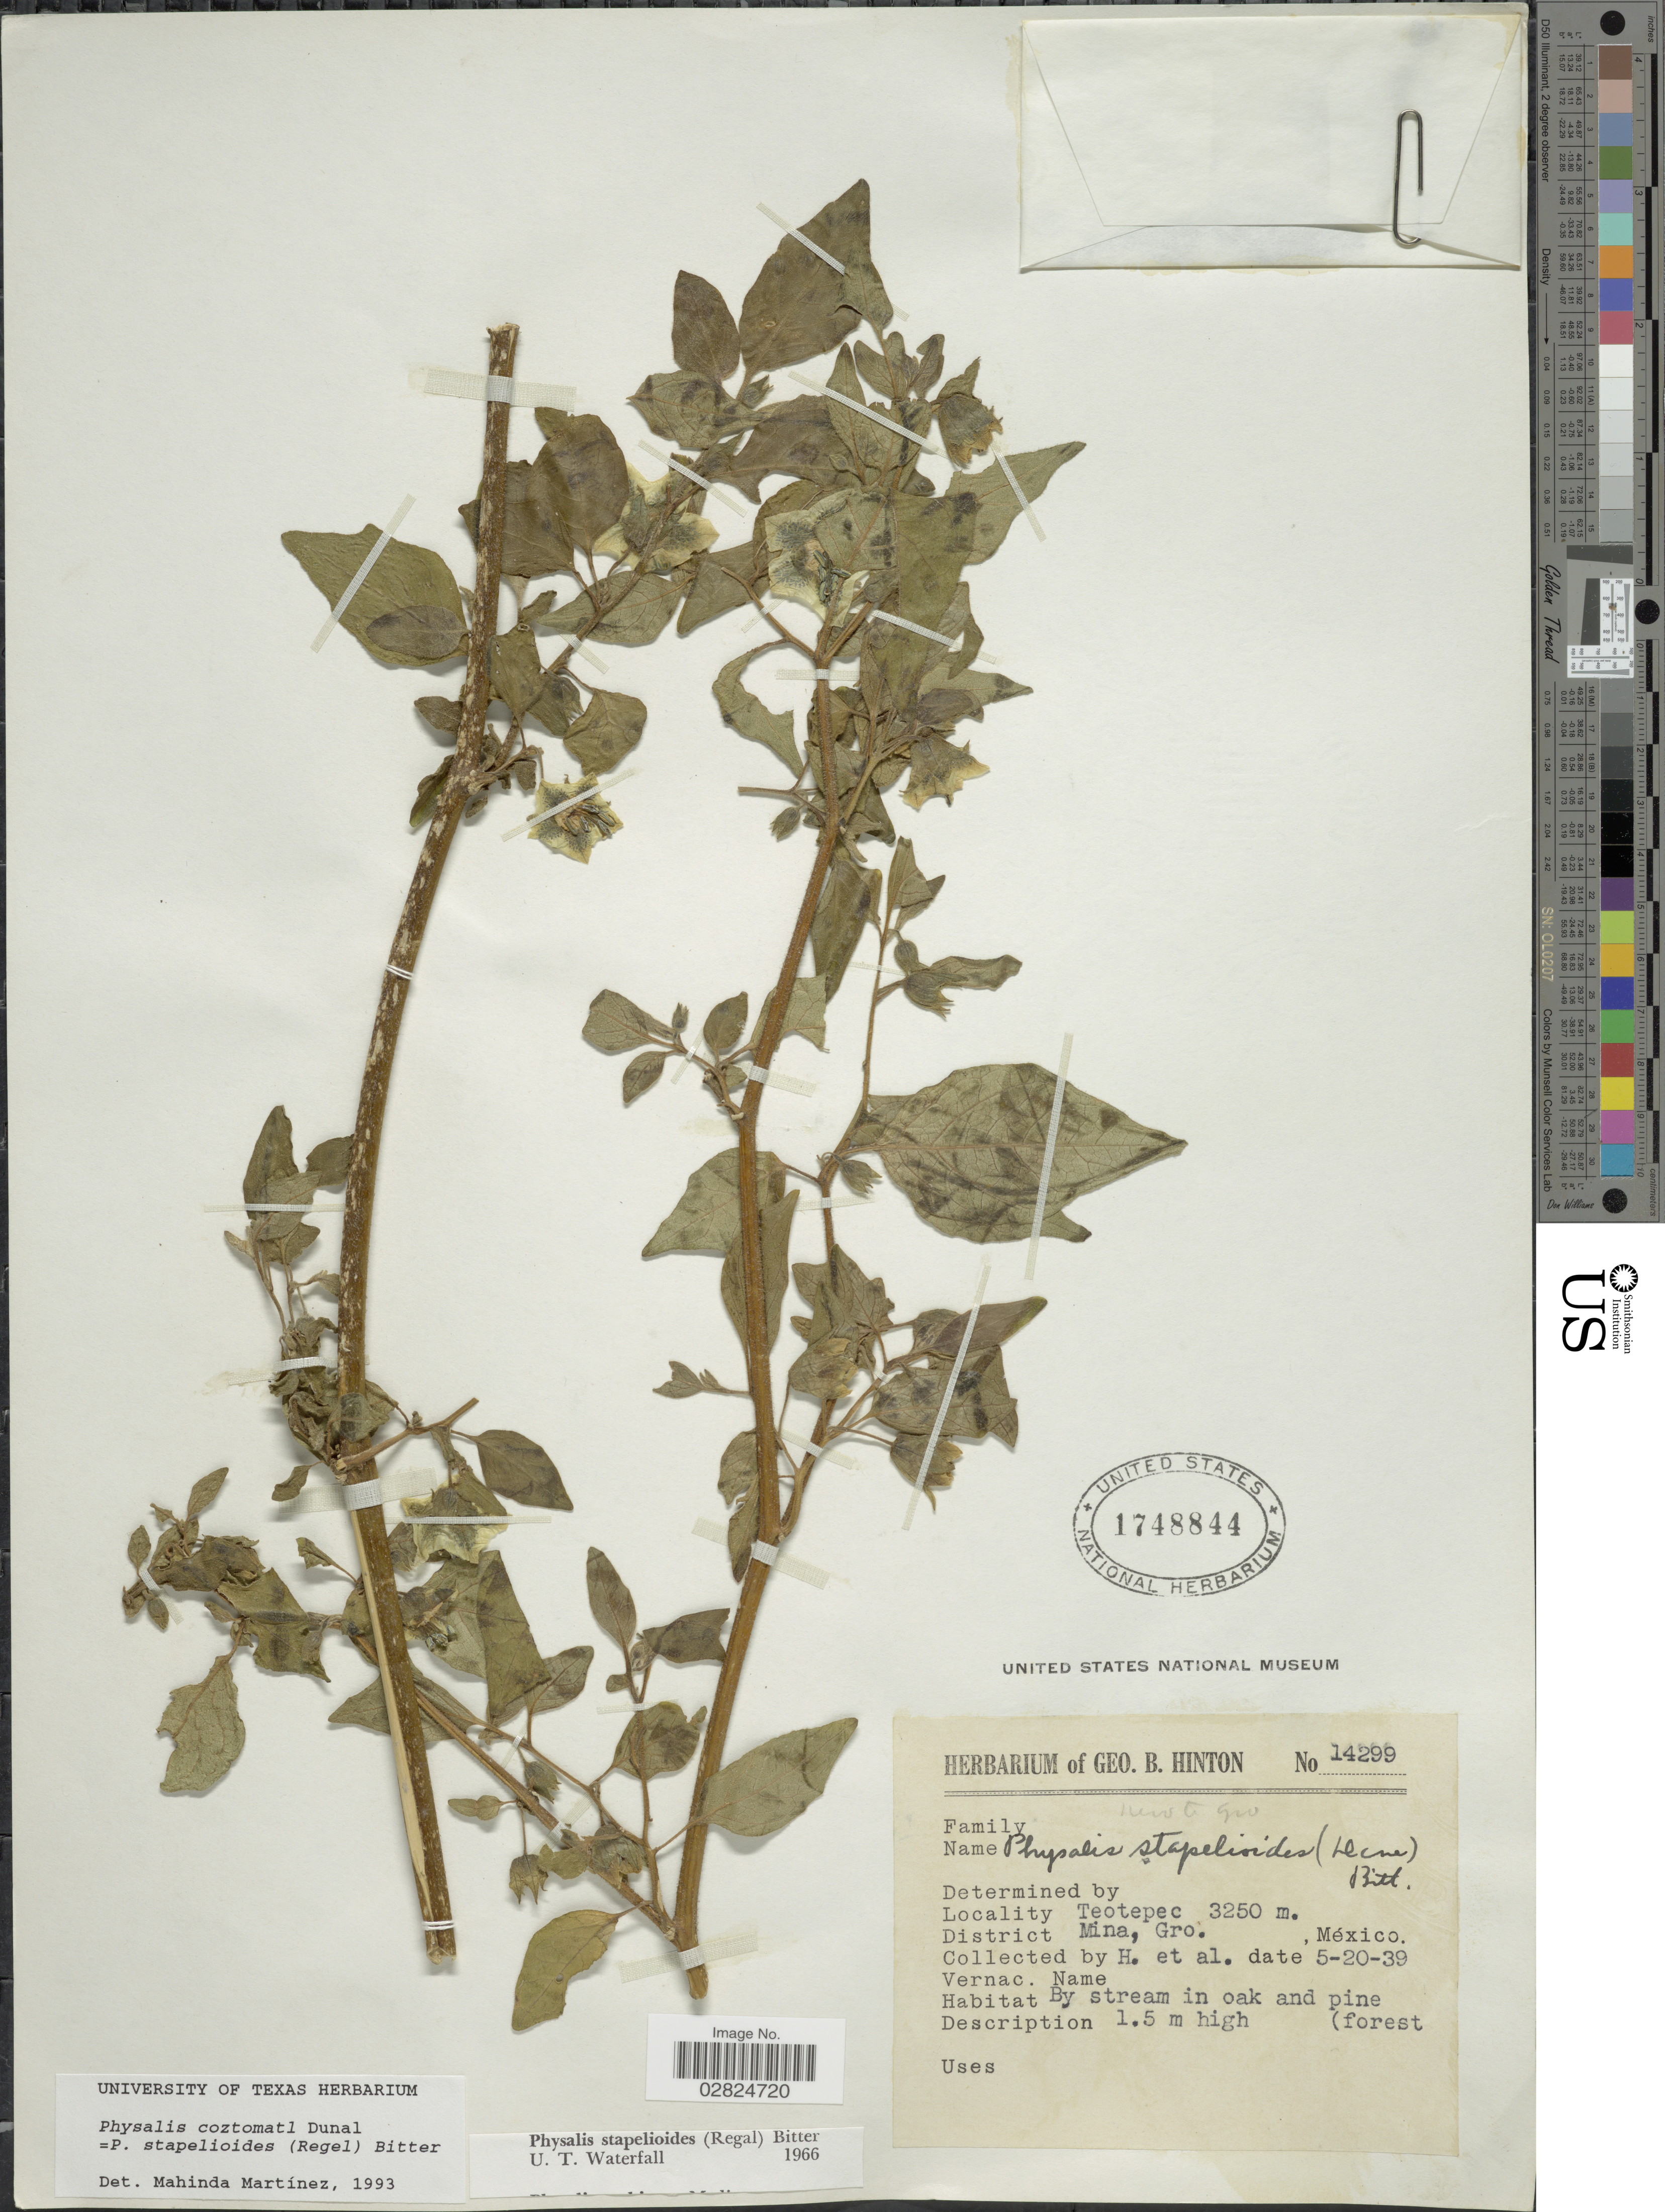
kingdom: Plantae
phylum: Tracheophyta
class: Magnoliopsida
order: Solanales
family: Solanaceae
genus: Physalis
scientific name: Physalis coztomatl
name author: Dunal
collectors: G. B. Hinton & et al.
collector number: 14299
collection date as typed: Transcribed d/m/y: 20/5/39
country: Mexico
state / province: Guerrero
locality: Teotepec. District Mina.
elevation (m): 3250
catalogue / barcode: US 1748844